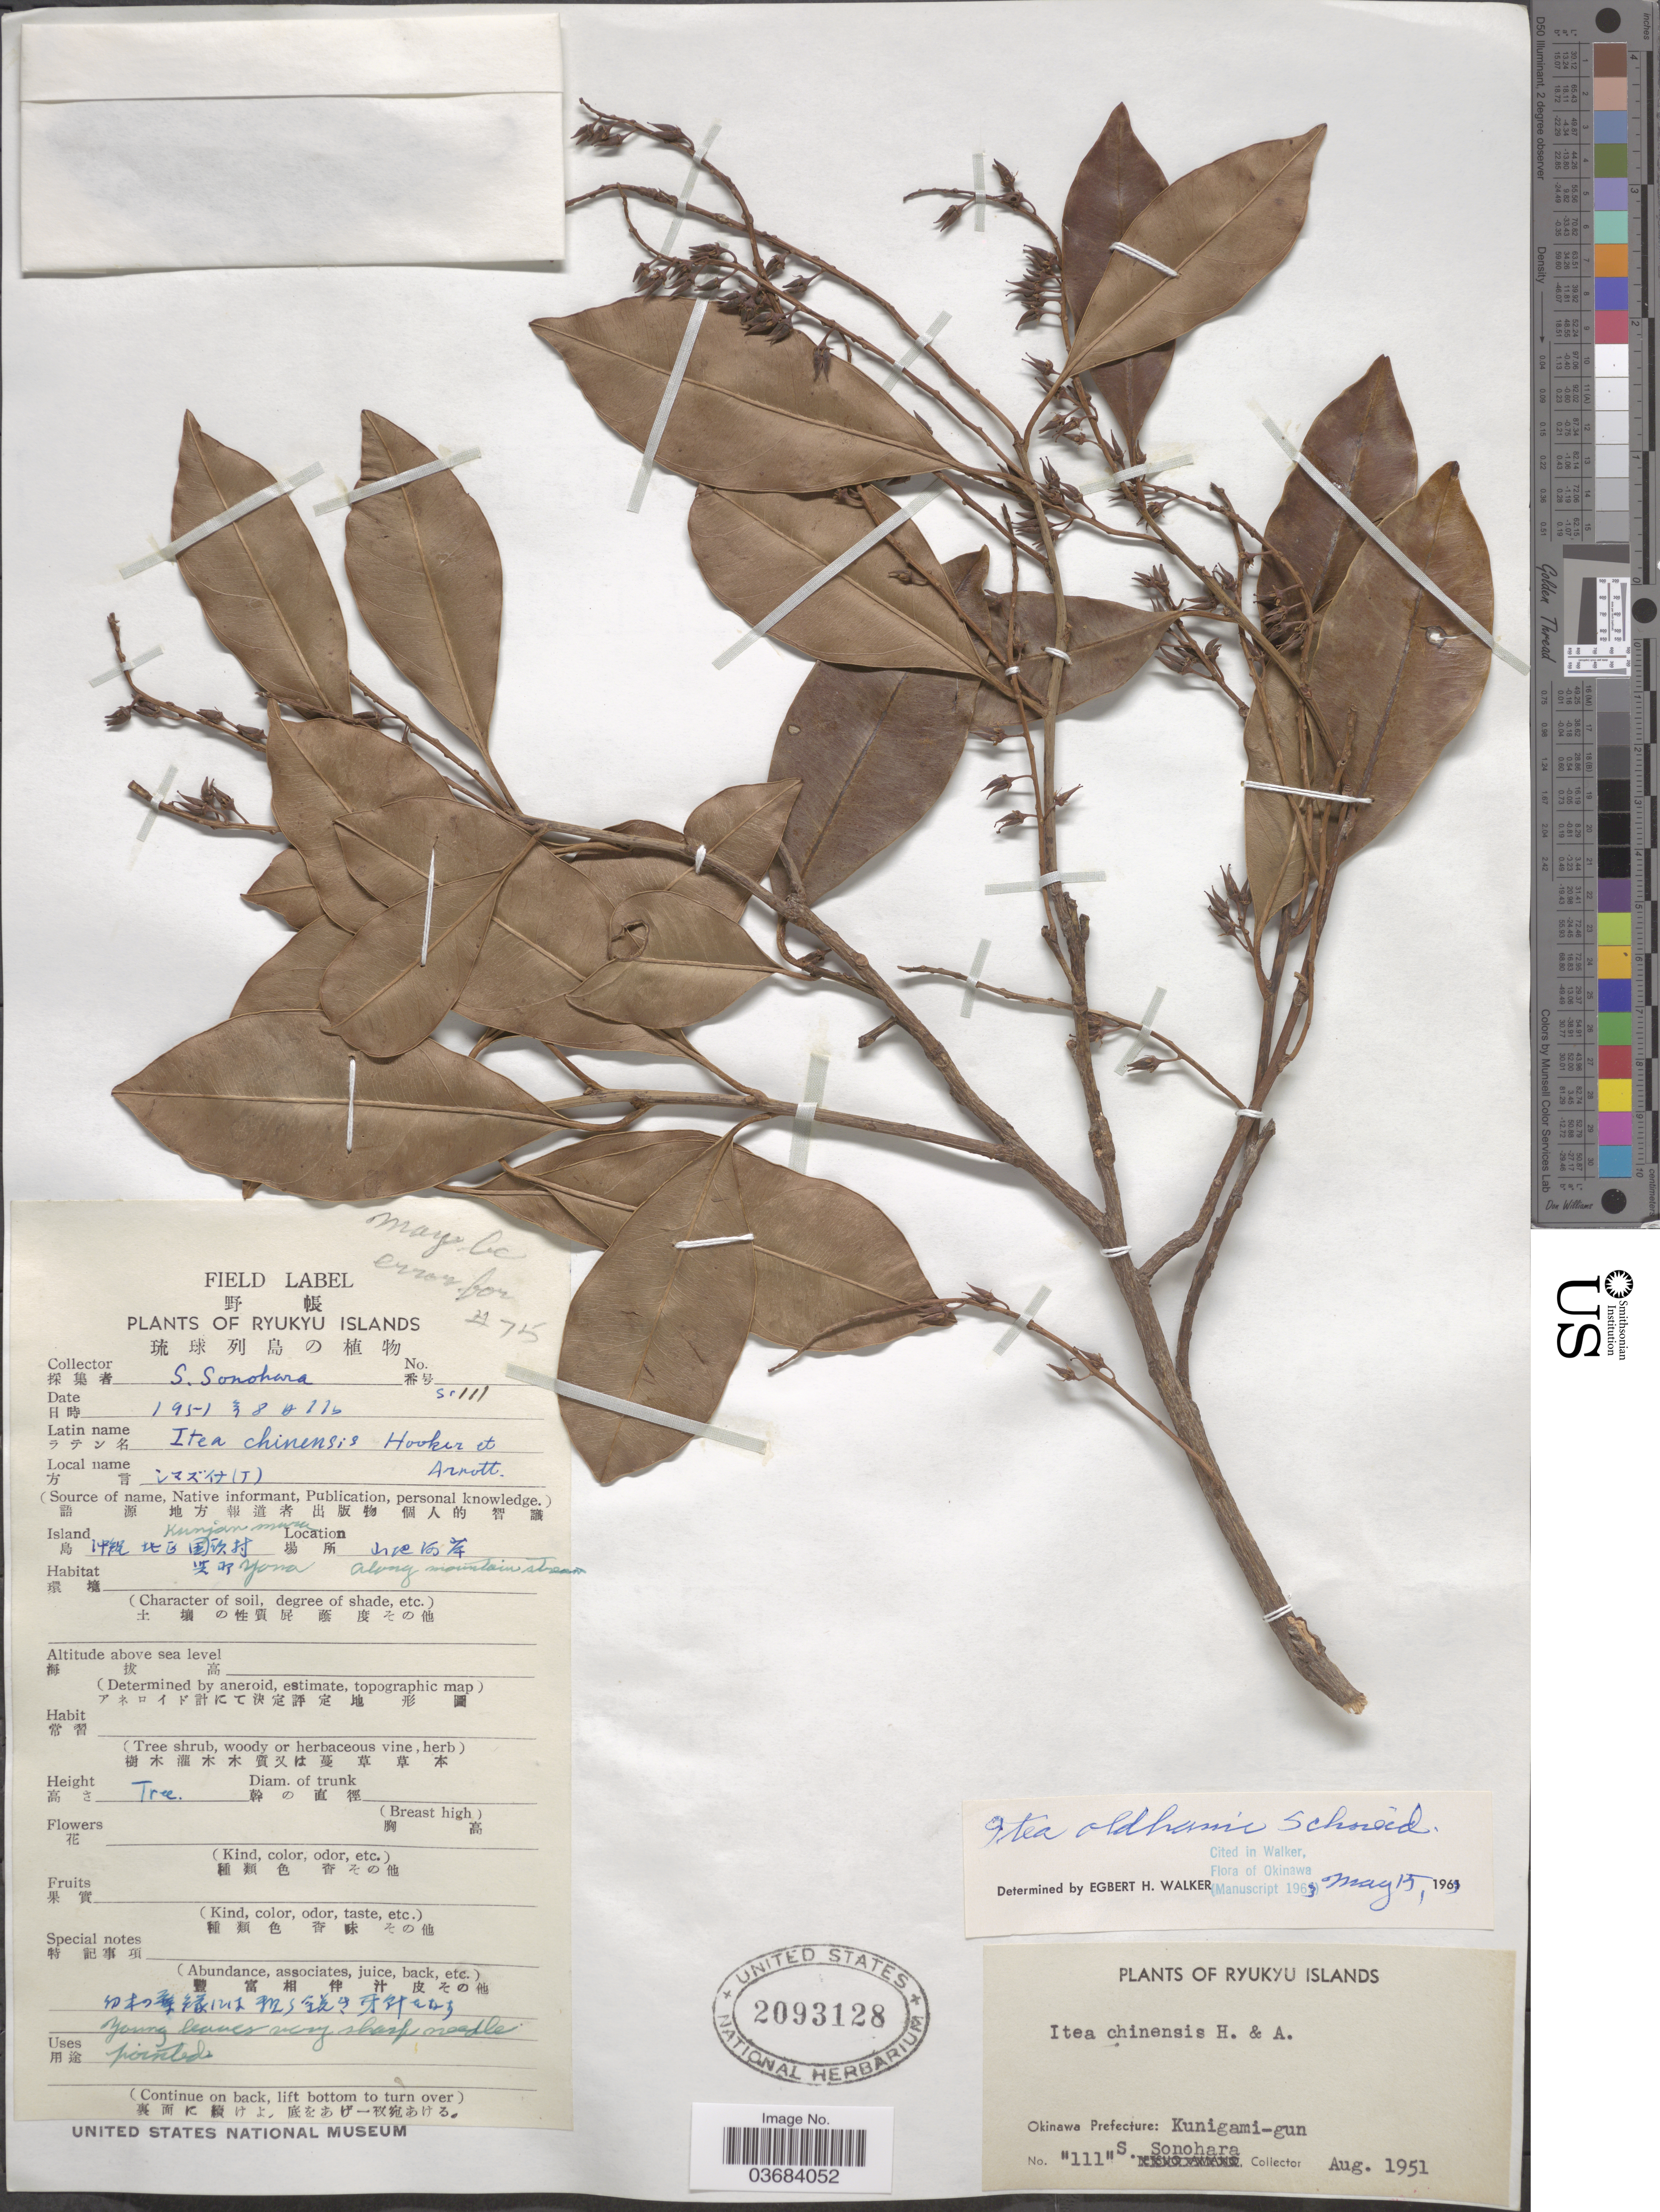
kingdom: Plantae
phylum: Tracheophyta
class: Magnoliopsida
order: Saxifragales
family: Iteaceae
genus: Itea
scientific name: Itea oldhamii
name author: C.K. Schneid.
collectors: S. Sonohara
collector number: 111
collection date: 1951-08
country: Japan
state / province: Okinawa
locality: Ryukyu Islands. Okinawa Prefecture: Kunigami-gun.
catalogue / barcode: US 2093128